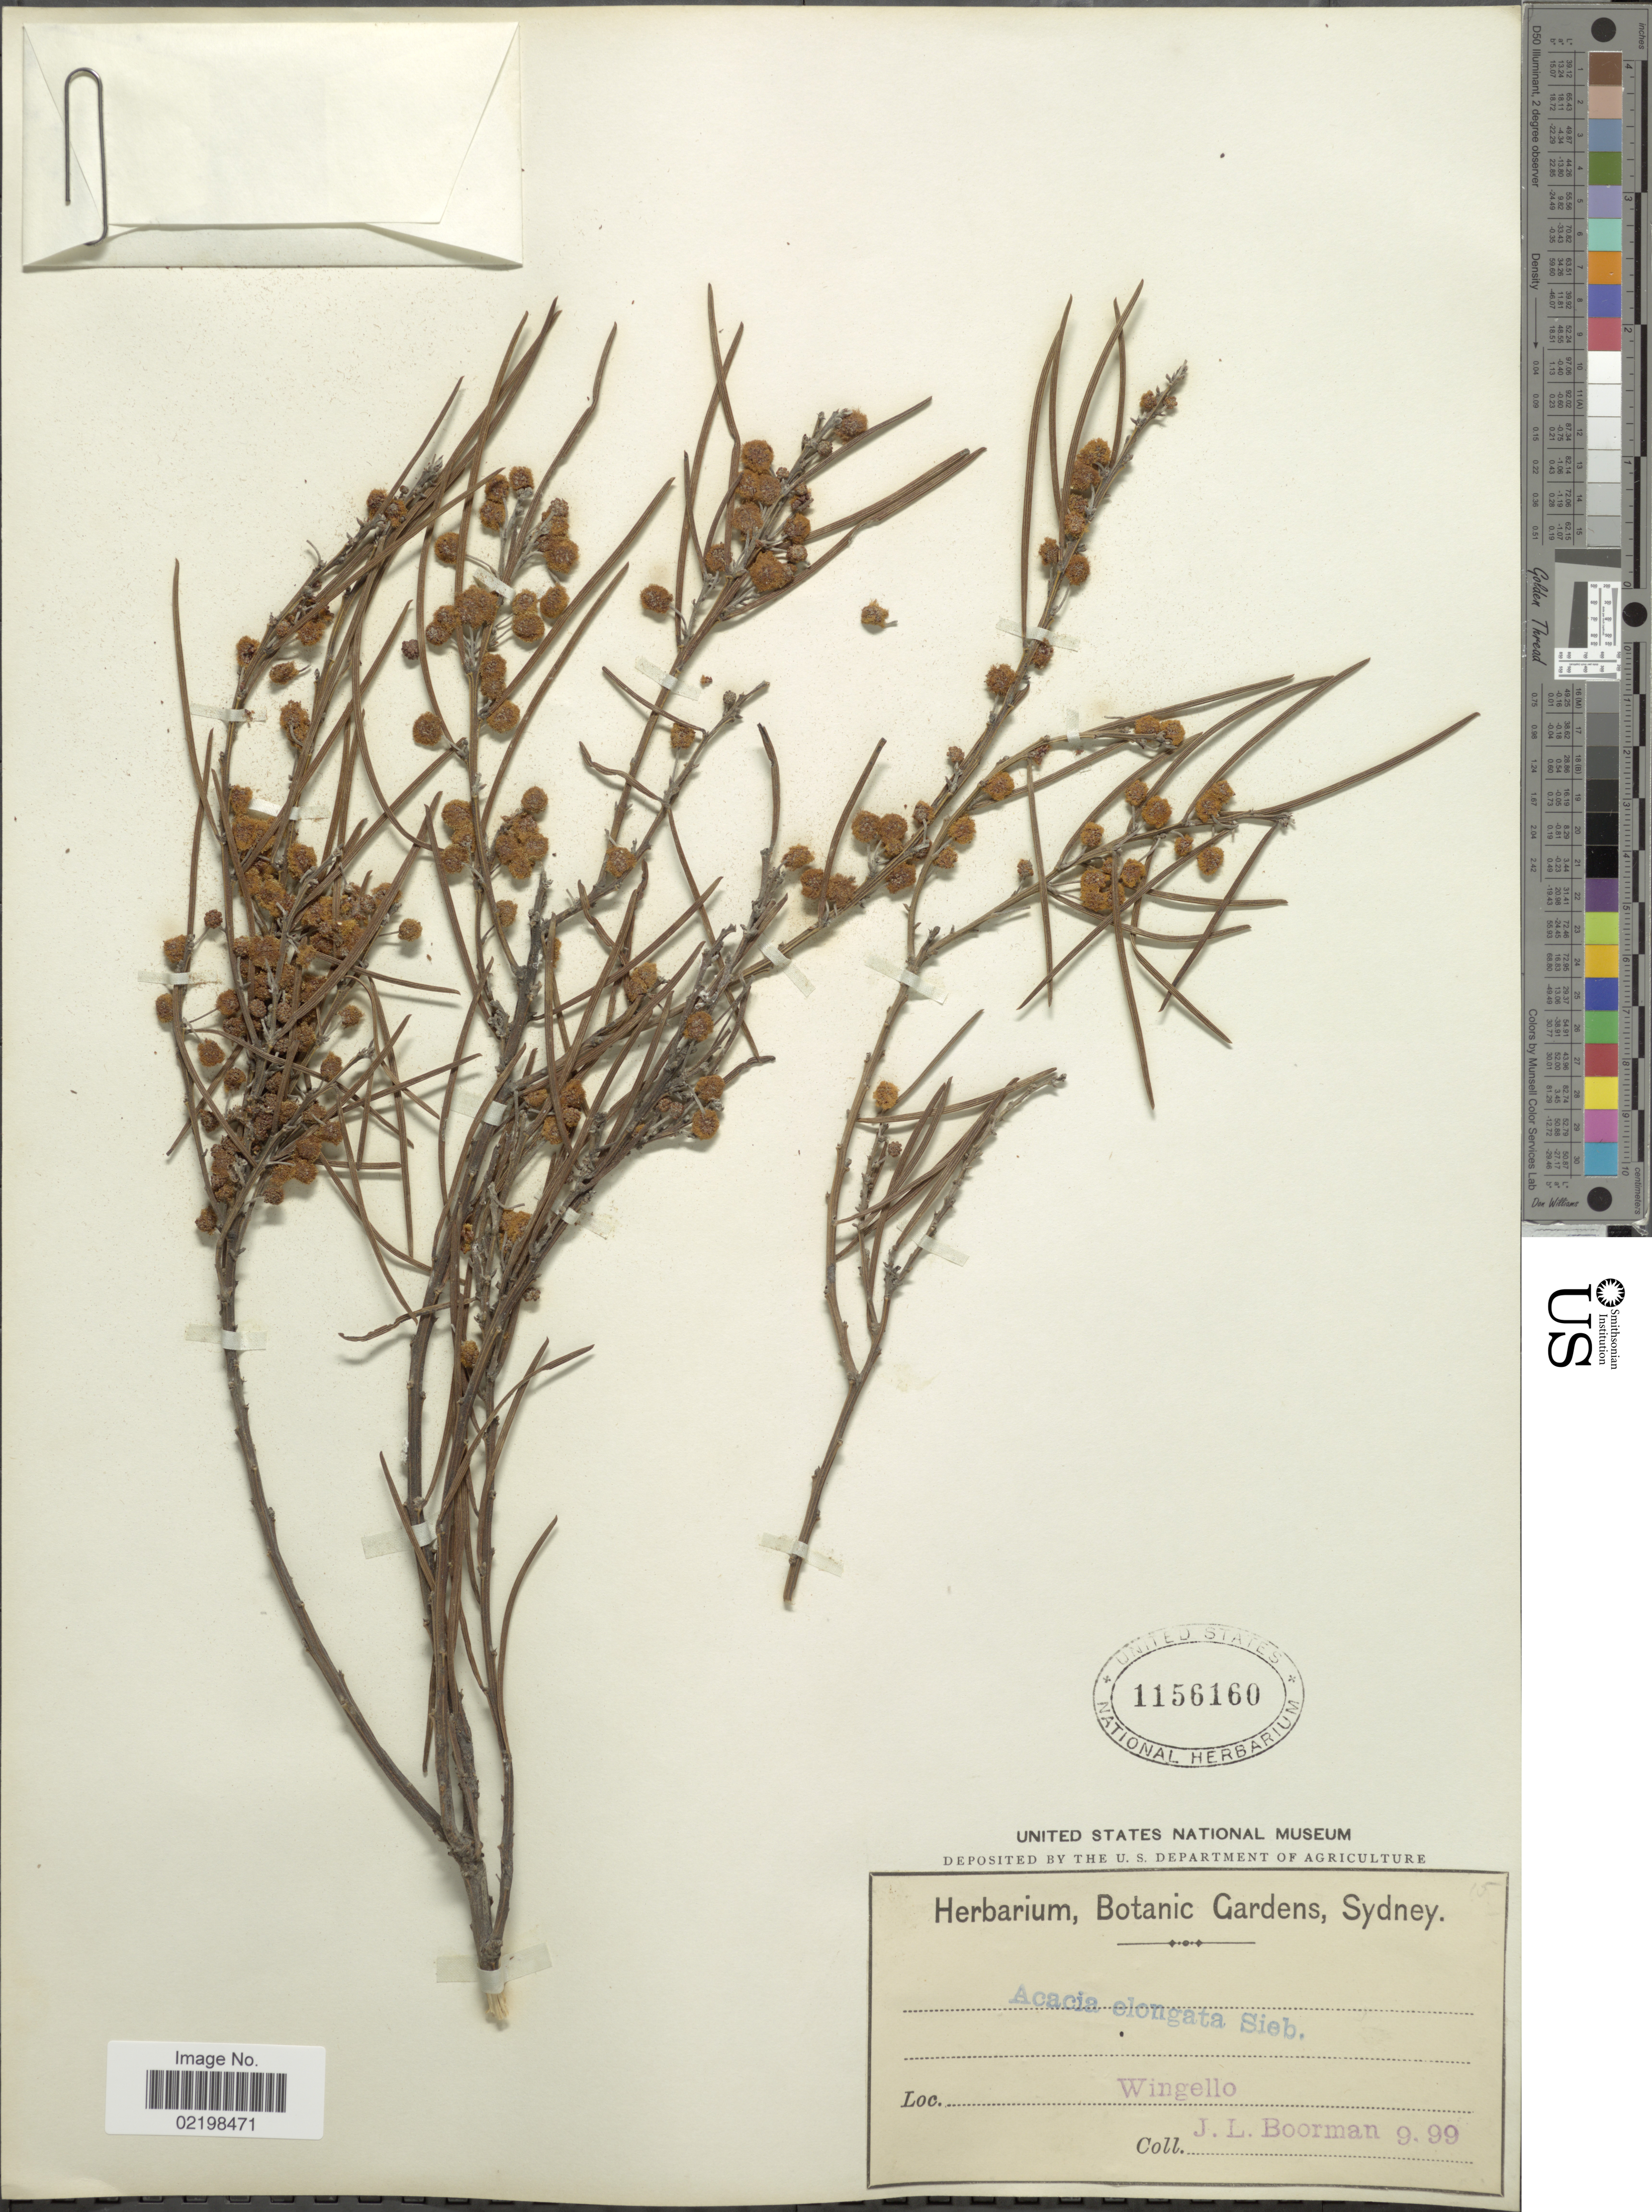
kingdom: Plantae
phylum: Tracheophyta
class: Magnoliopsida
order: Fabales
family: Fabaceae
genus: Acacia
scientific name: Acacia elongata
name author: DC.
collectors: J. Boorman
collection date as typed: Transcribed d/m/y: /9/99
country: Australia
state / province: New South Wales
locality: Wingello.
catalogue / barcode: US 1156160